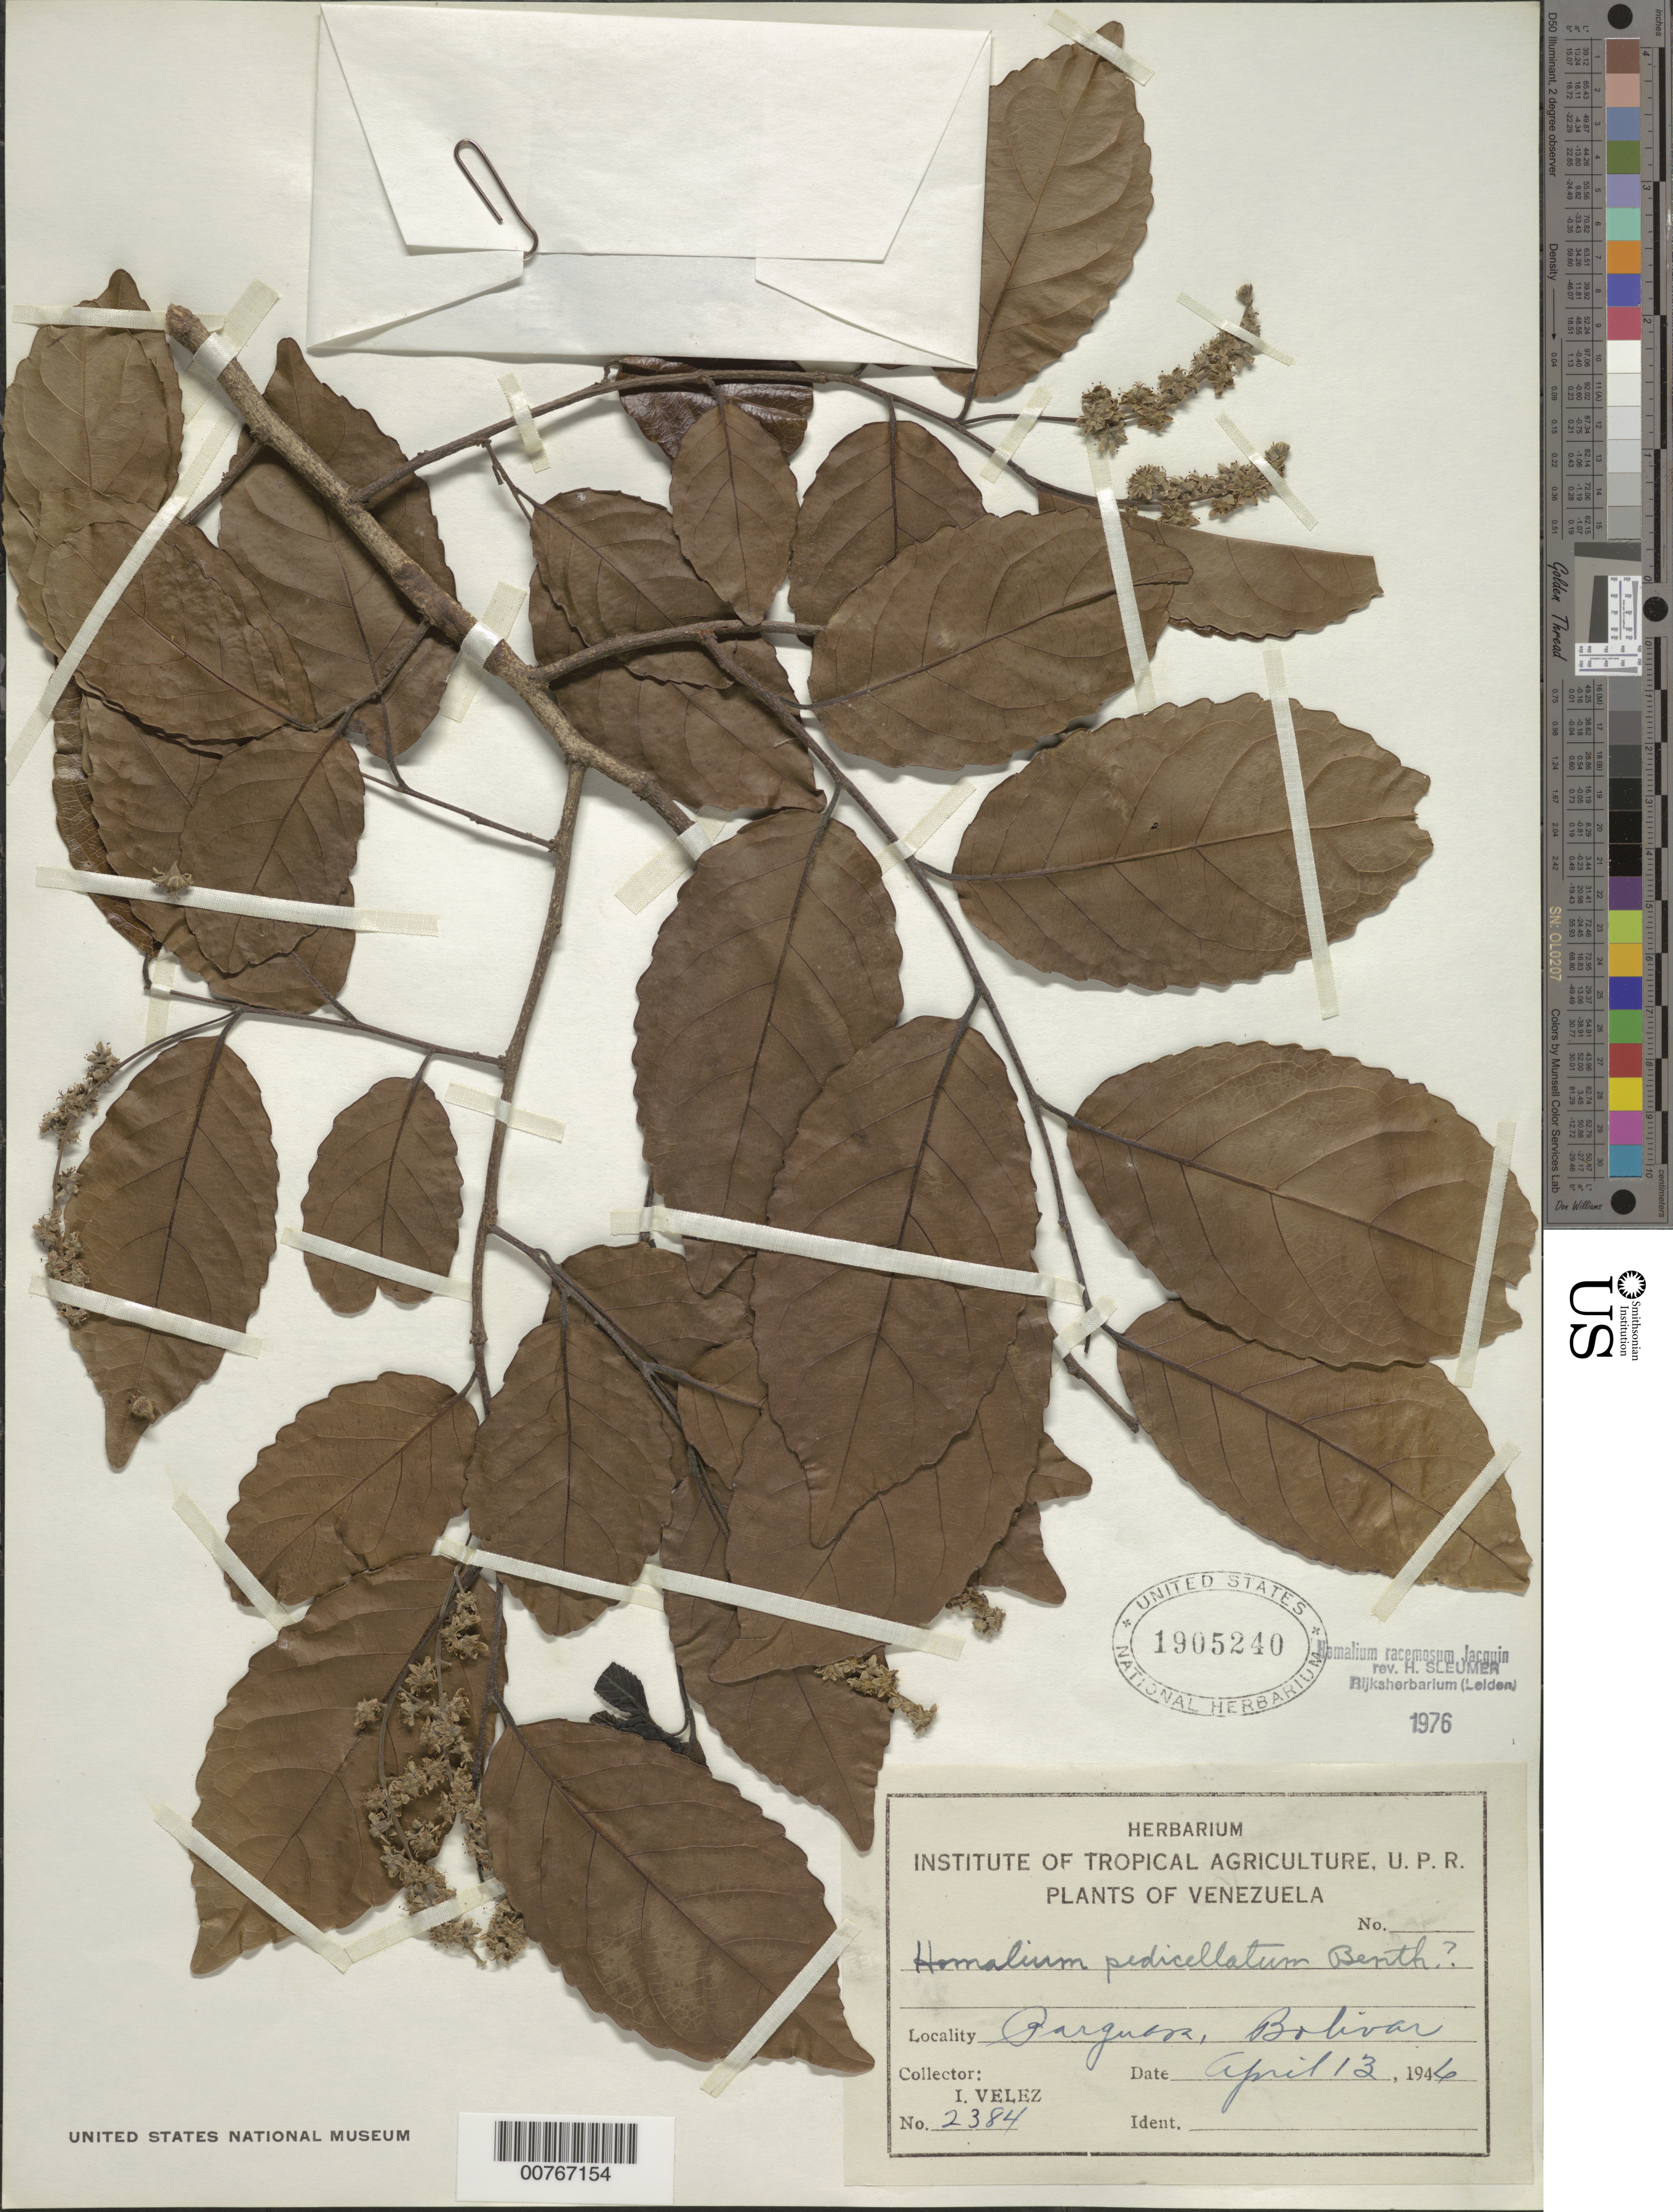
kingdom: Plantae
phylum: Tracheophyta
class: Magnoliopsida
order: Malpighiales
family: Salicaceae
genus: Homalium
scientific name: Homalium racemosum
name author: Jacq.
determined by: Sleumer, H. O.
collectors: I. Velez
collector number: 2384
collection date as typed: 13-Apr-46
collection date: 1946-04-13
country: Venezuela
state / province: Bolívar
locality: Parguasa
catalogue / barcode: US 1905240